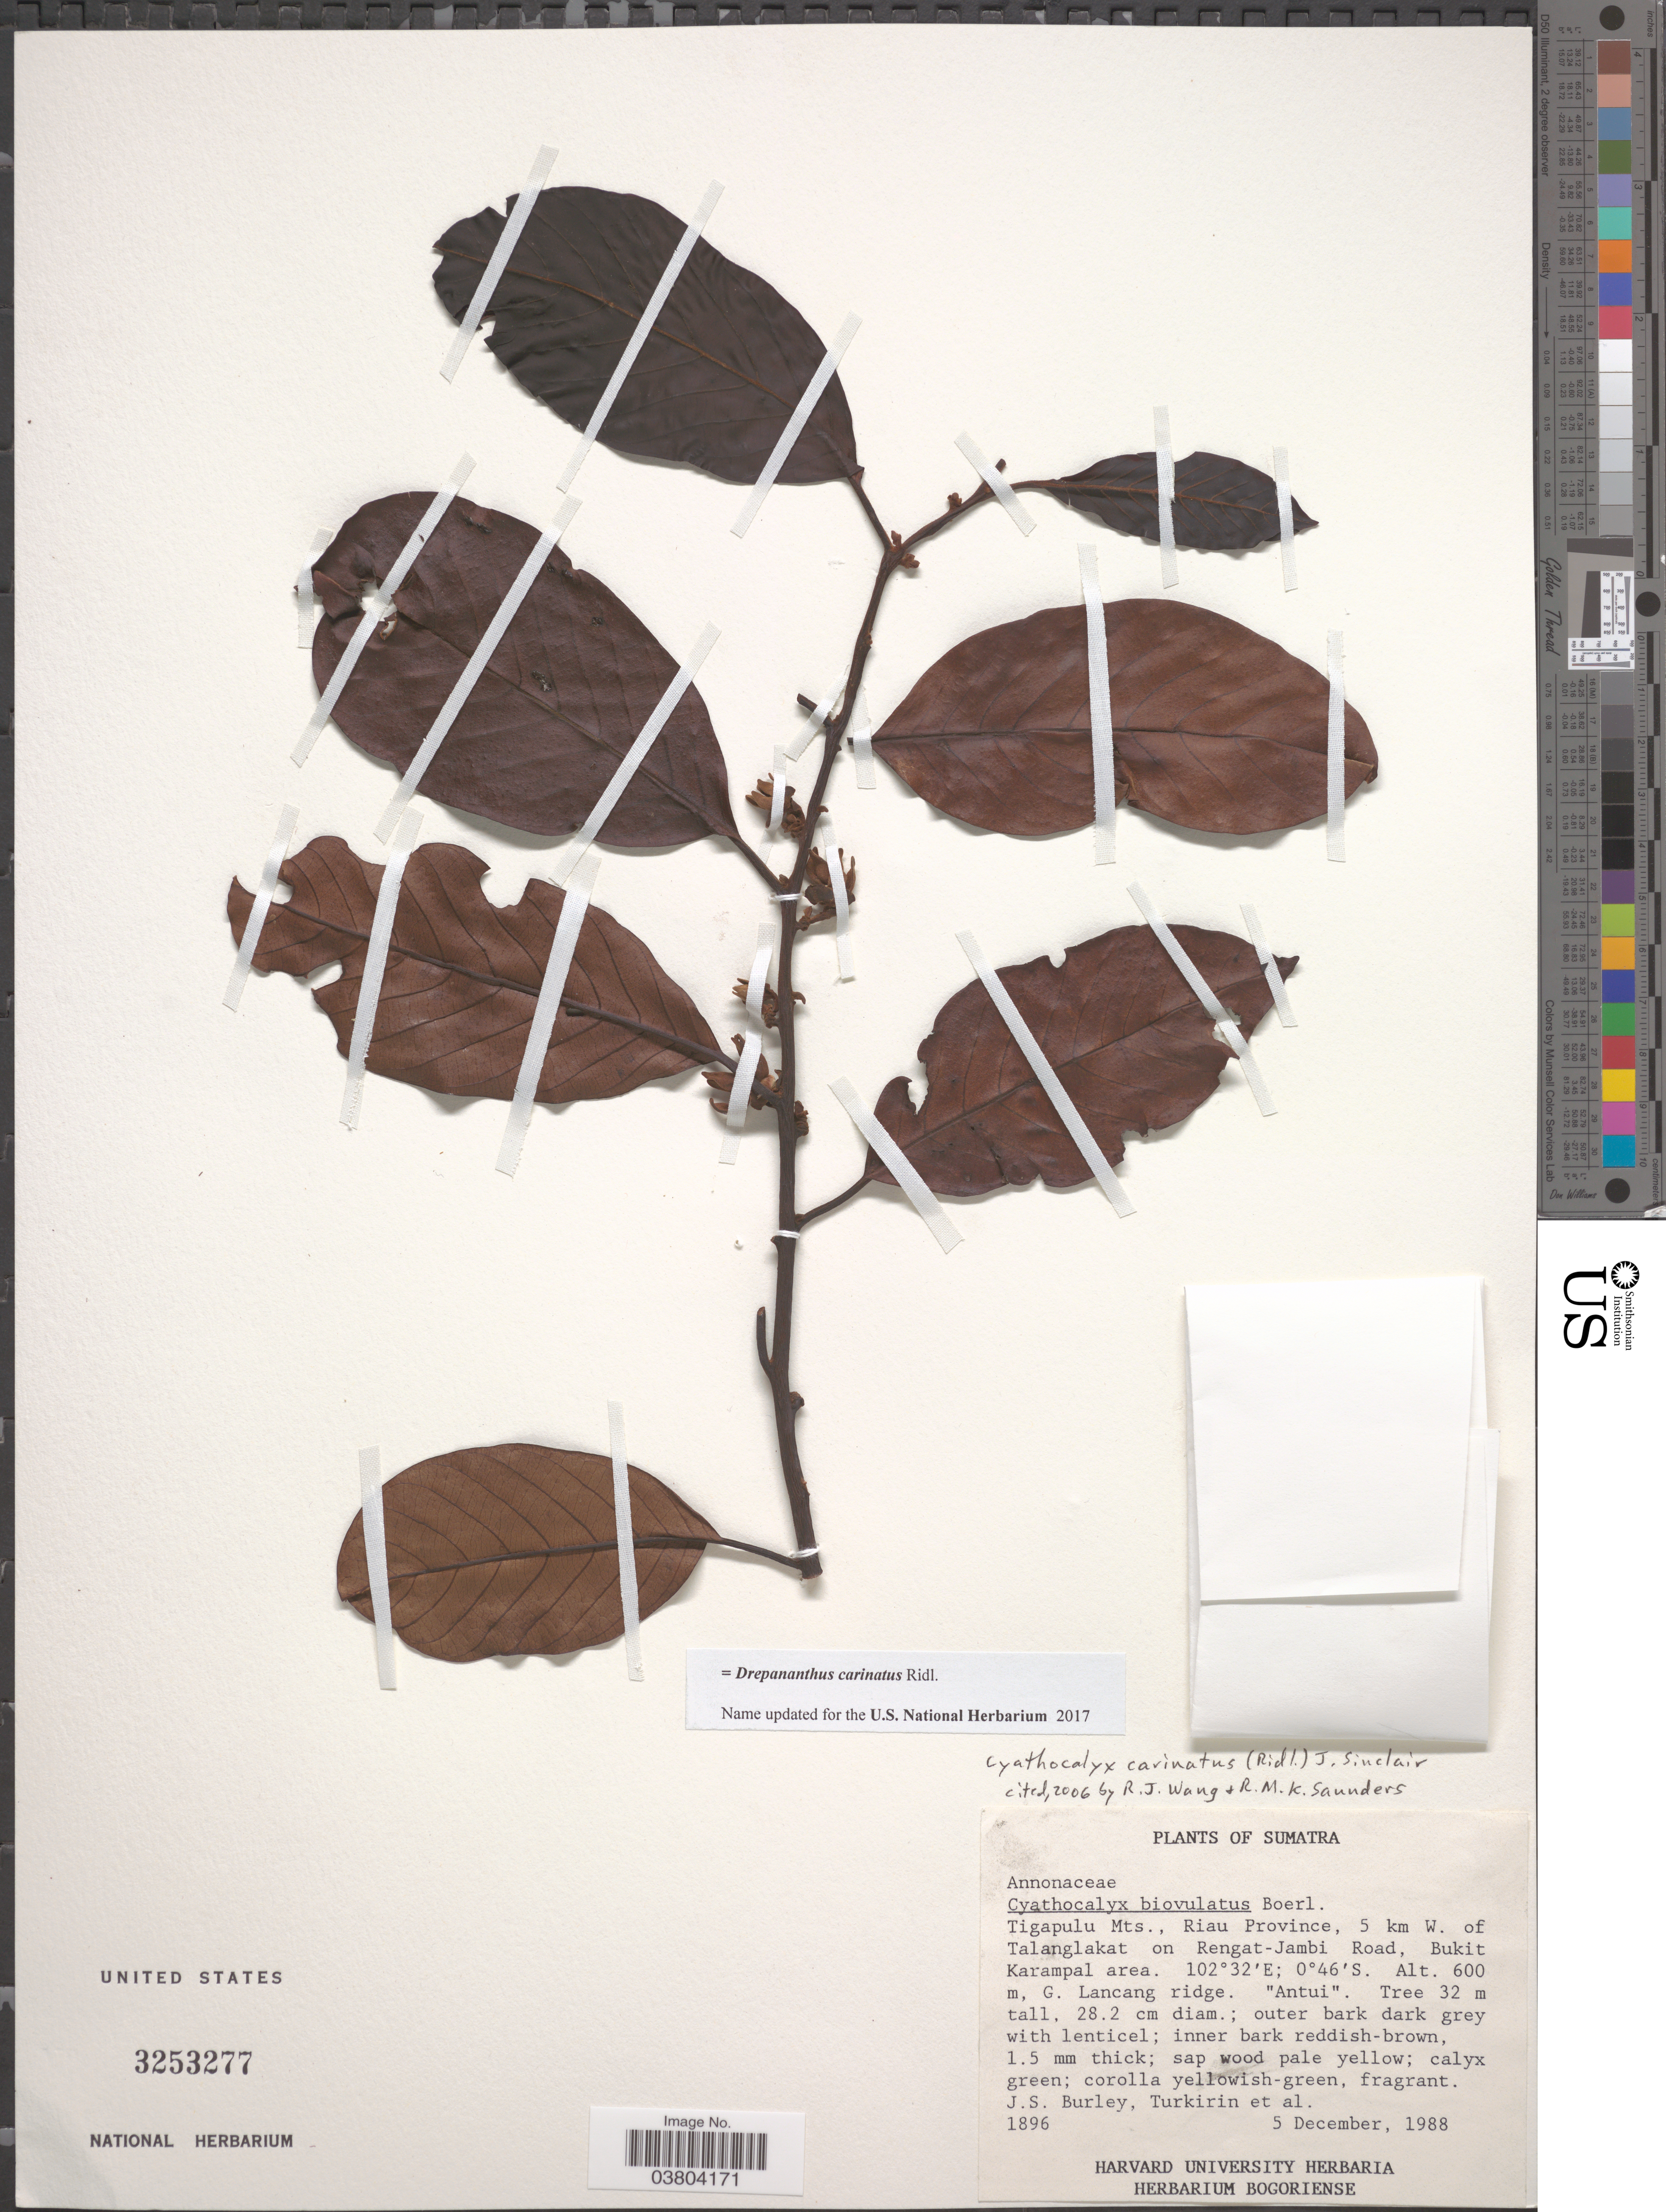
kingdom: Plantae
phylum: Tracheophyta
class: Magnoliopsida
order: Magnoliales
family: Annonaceae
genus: Drepananthus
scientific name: Drepananthus carinatus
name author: Ridl.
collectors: J. S. Burley, -. Turkirin & et al.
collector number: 1896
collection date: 1988-12-05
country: Indonesia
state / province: Sumatra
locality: Tigapulu Mts., Riau Province, 5 km W. of Talanglakat on Rengat-Jambi Road, Bukit Karampal area.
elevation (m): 600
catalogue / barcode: US 3253277